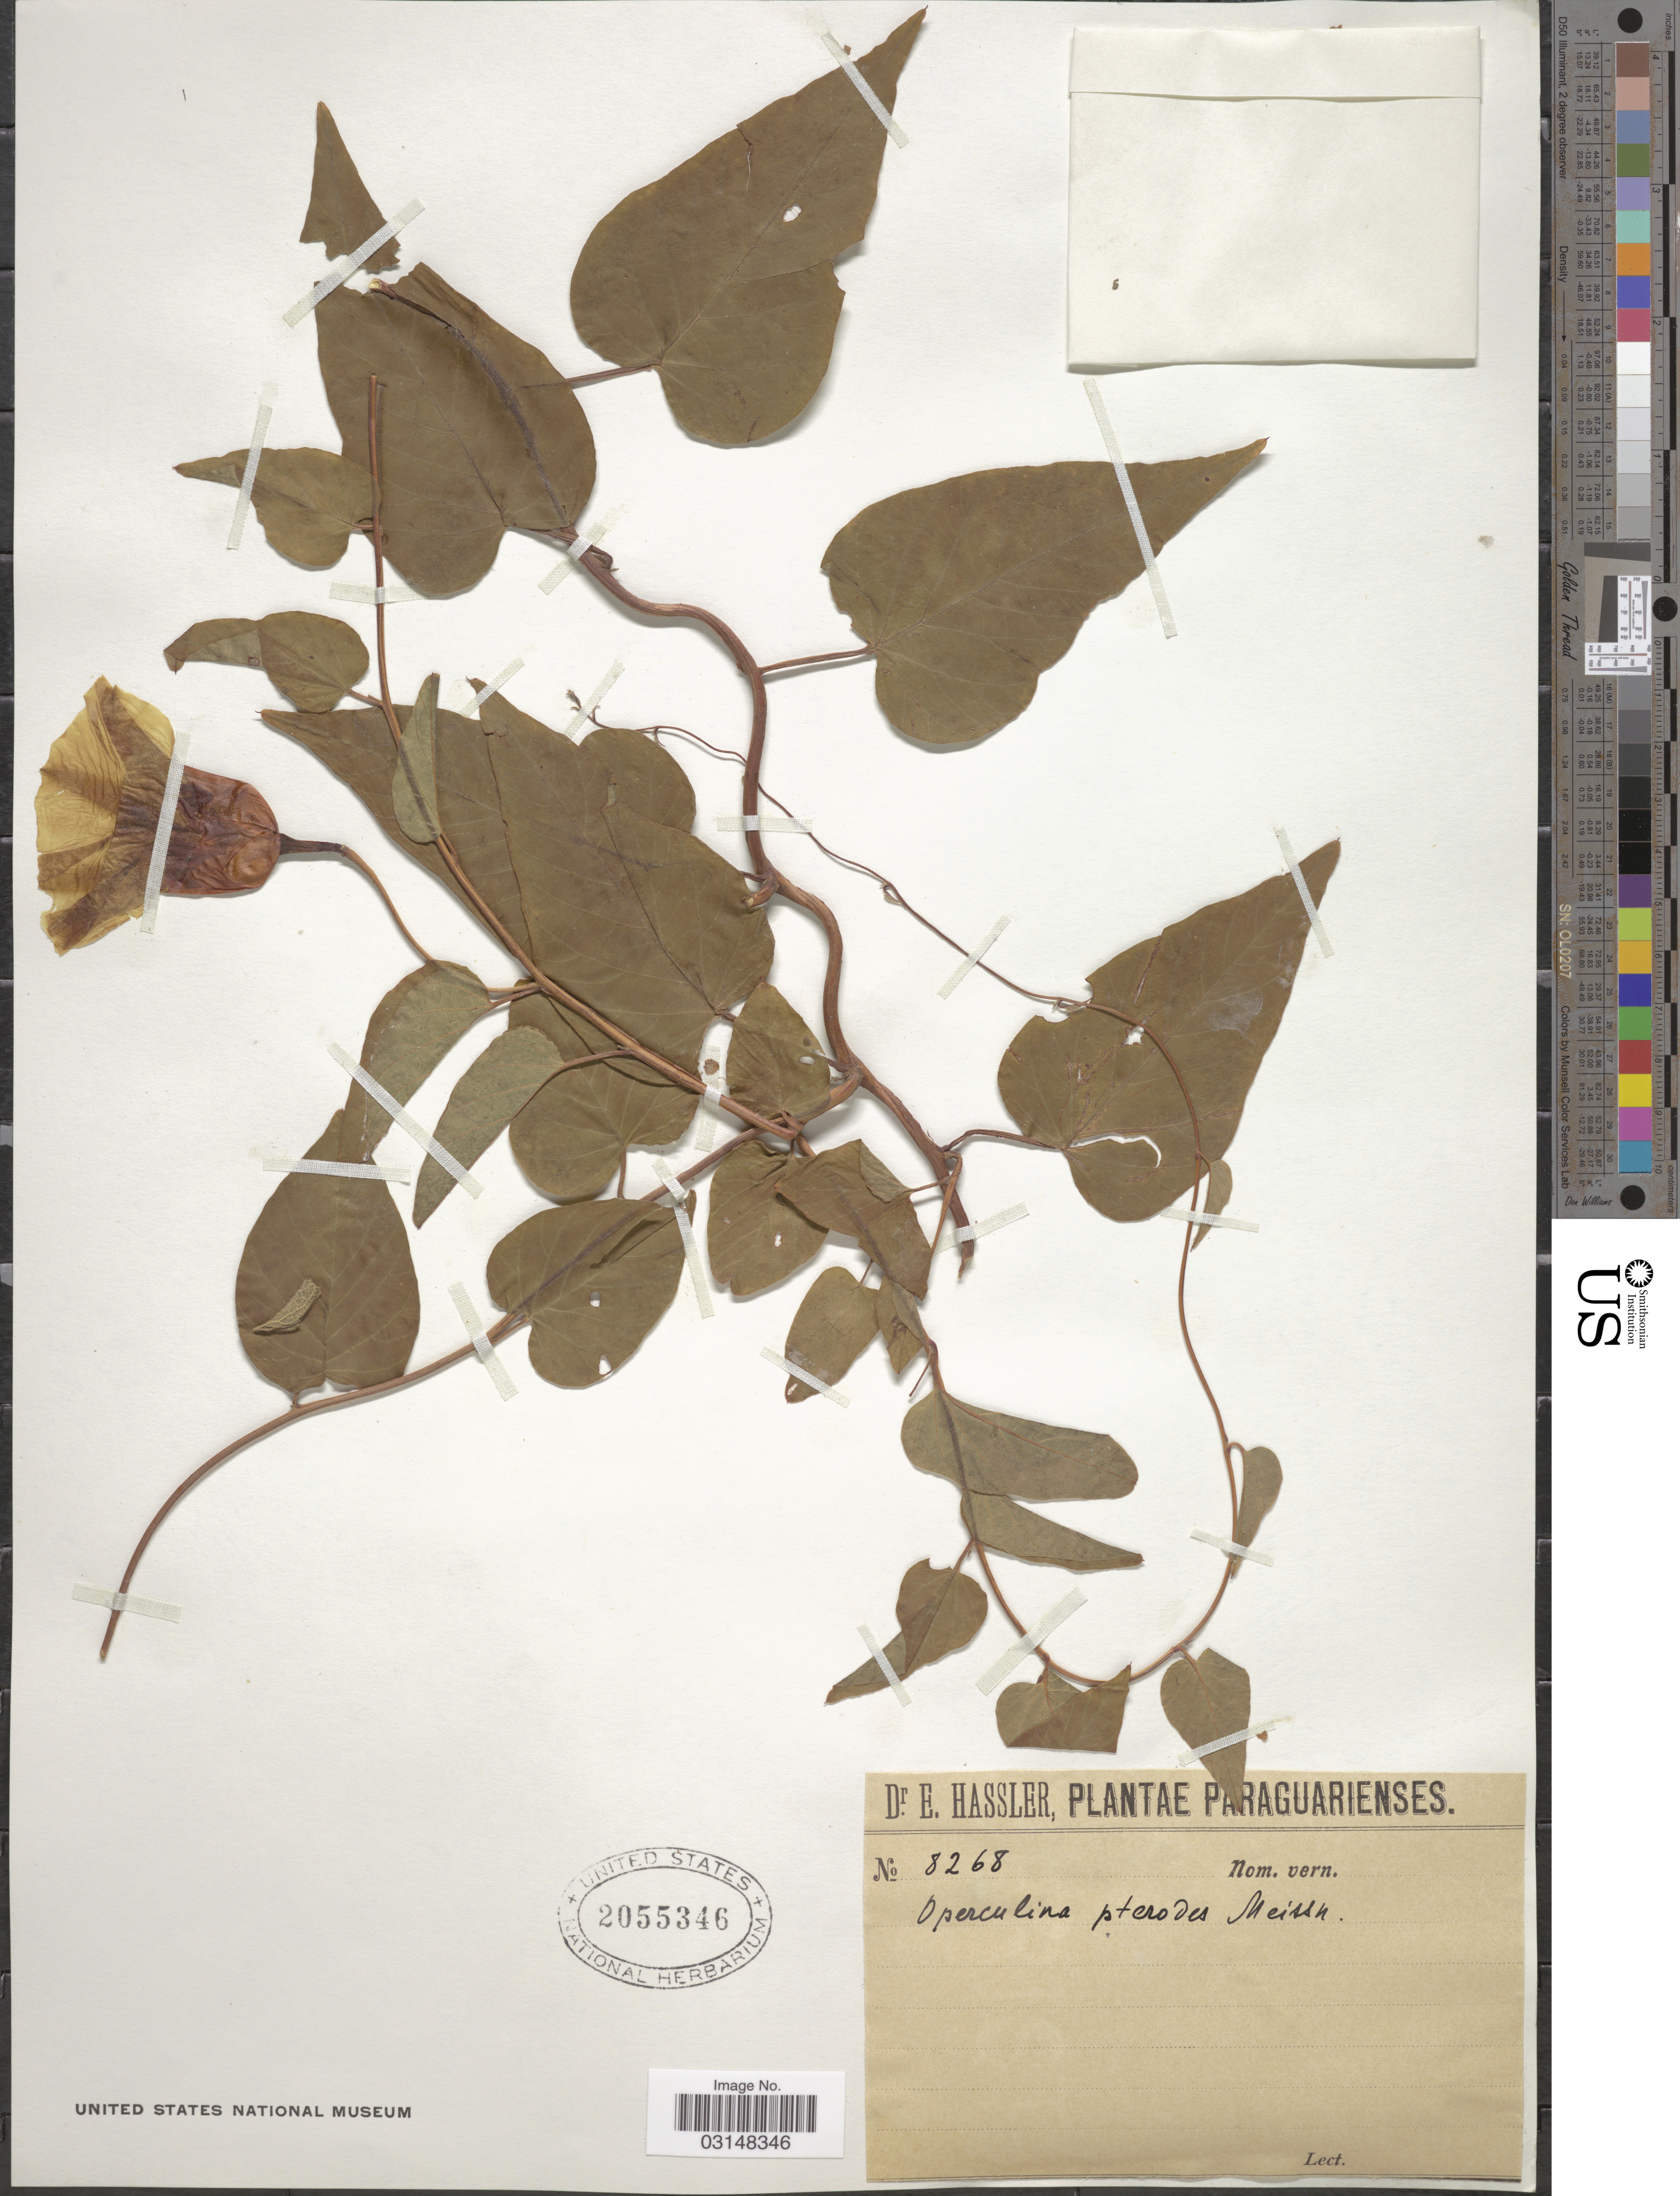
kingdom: Plantae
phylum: Tracheophyta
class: Magnoliopsida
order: Solanales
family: Convolvulaceae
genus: Operculina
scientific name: Operculina alata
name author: (Ham.) Urb.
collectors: E. Hassler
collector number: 8268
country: Paraguay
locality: Paraguarienses.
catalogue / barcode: US 2055346